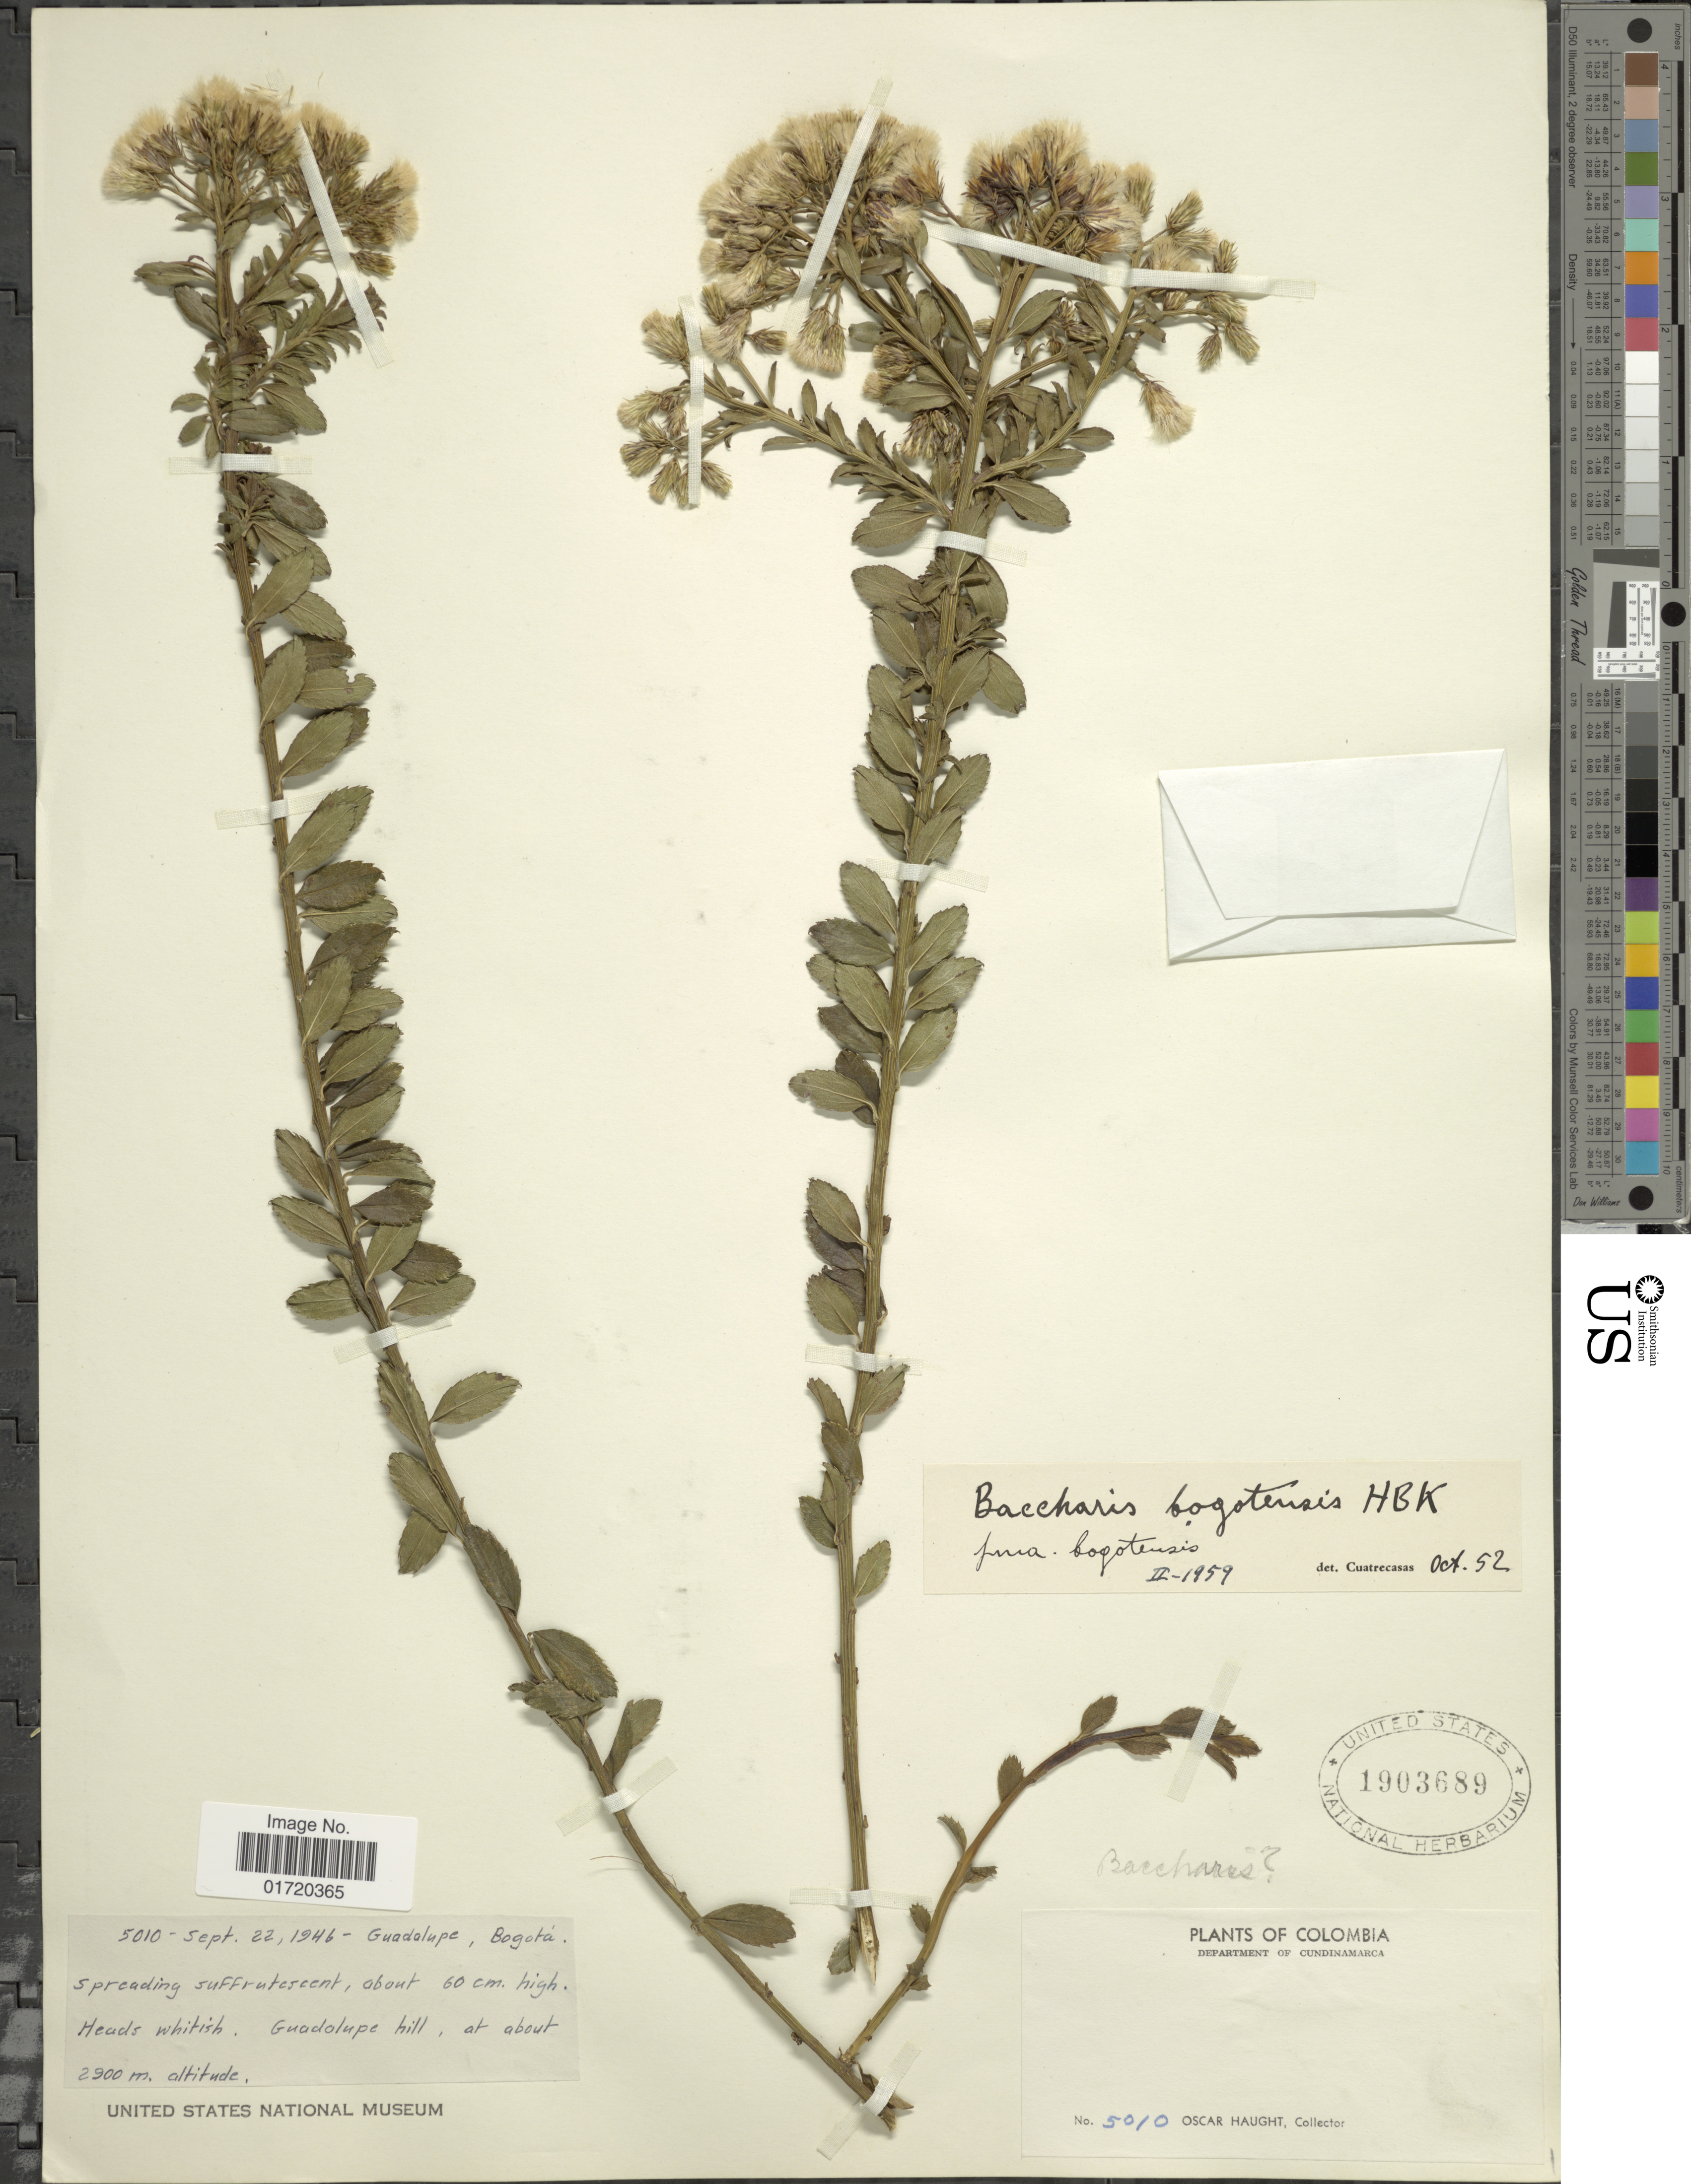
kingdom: Plantae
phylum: Tracheophyta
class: Magnoliopsida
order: Asterales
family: Asteraceae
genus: Baccharis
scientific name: Baccharis bogotensis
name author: Kunth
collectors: O. Haught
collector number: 5010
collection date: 1946-09-22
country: Colombia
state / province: Cundinamarca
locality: Guadalupe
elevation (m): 2900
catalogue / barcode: US 1903689